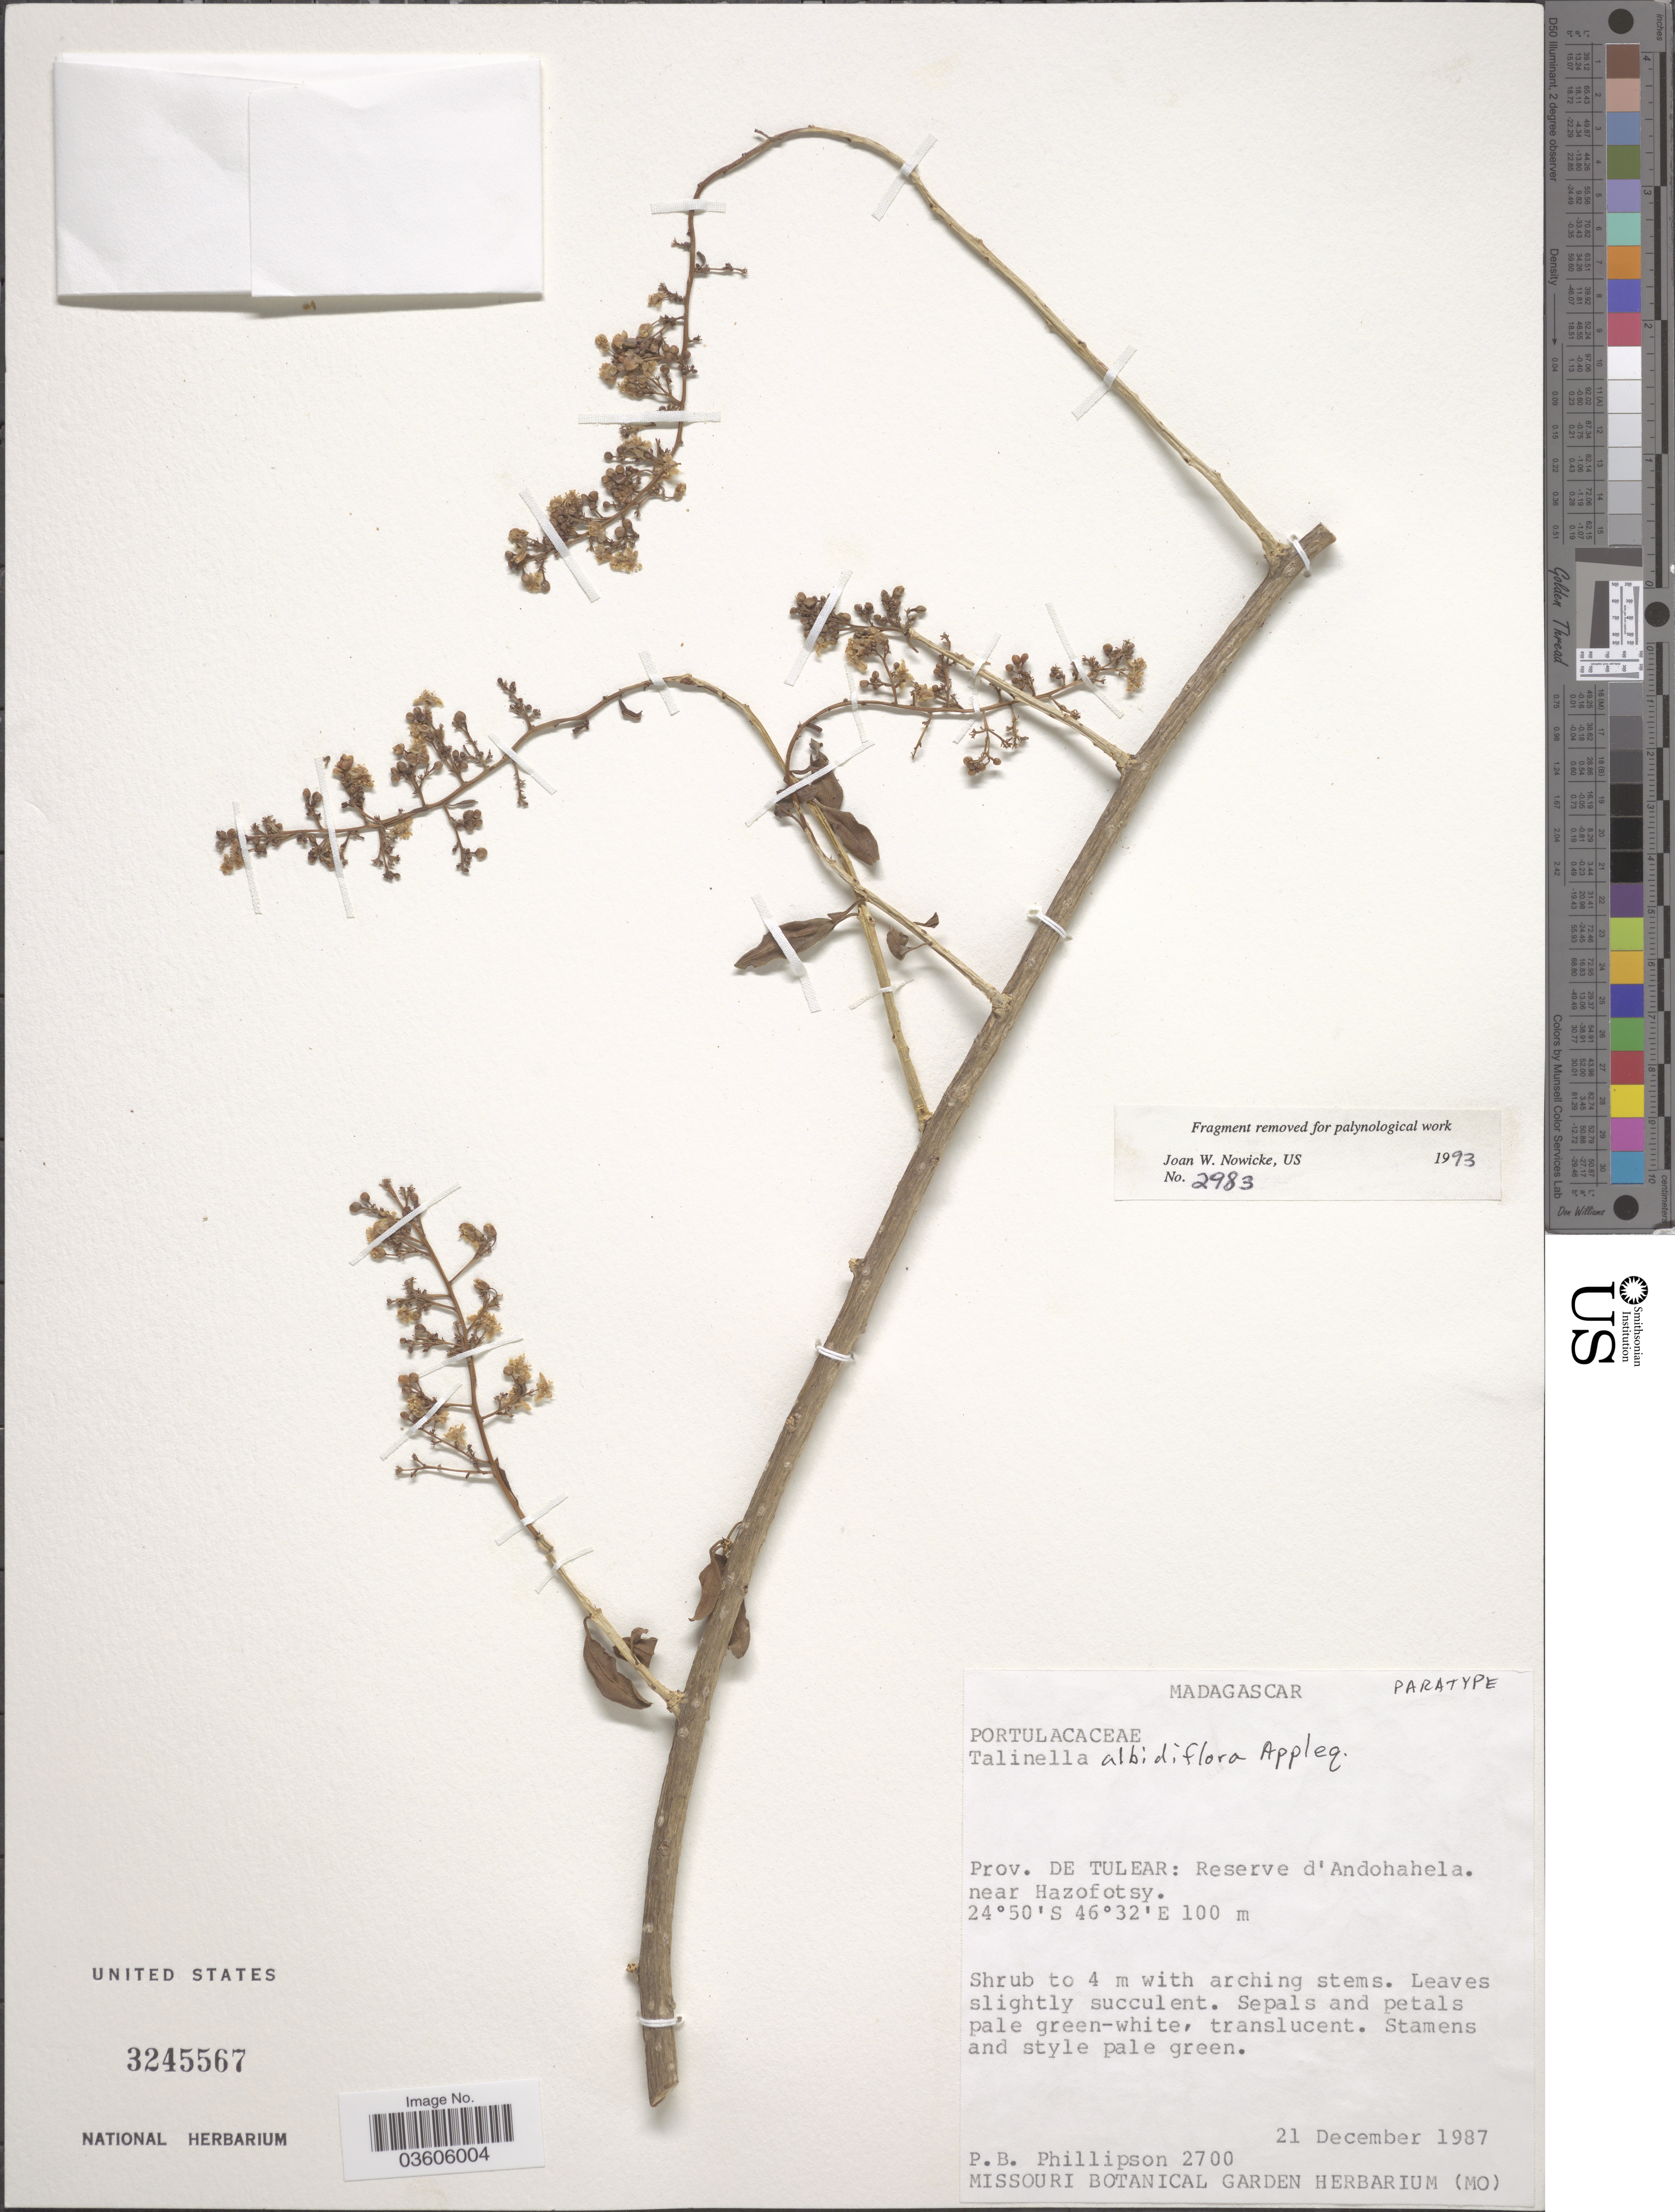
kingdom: Plantae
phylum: Tracheophyta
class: Magnoliopsida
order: Caryophyllales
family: Talinaceae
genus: Talinella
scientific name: Talinella albidiflora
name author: Appleq.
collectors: P. B. Phillipson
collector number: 2700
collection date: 1987-12-21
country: Madagascar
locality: Prov. de Tulear: Reserve d'Andohahela. near Hazofotsy.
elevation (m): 100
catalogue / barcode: US 3245567